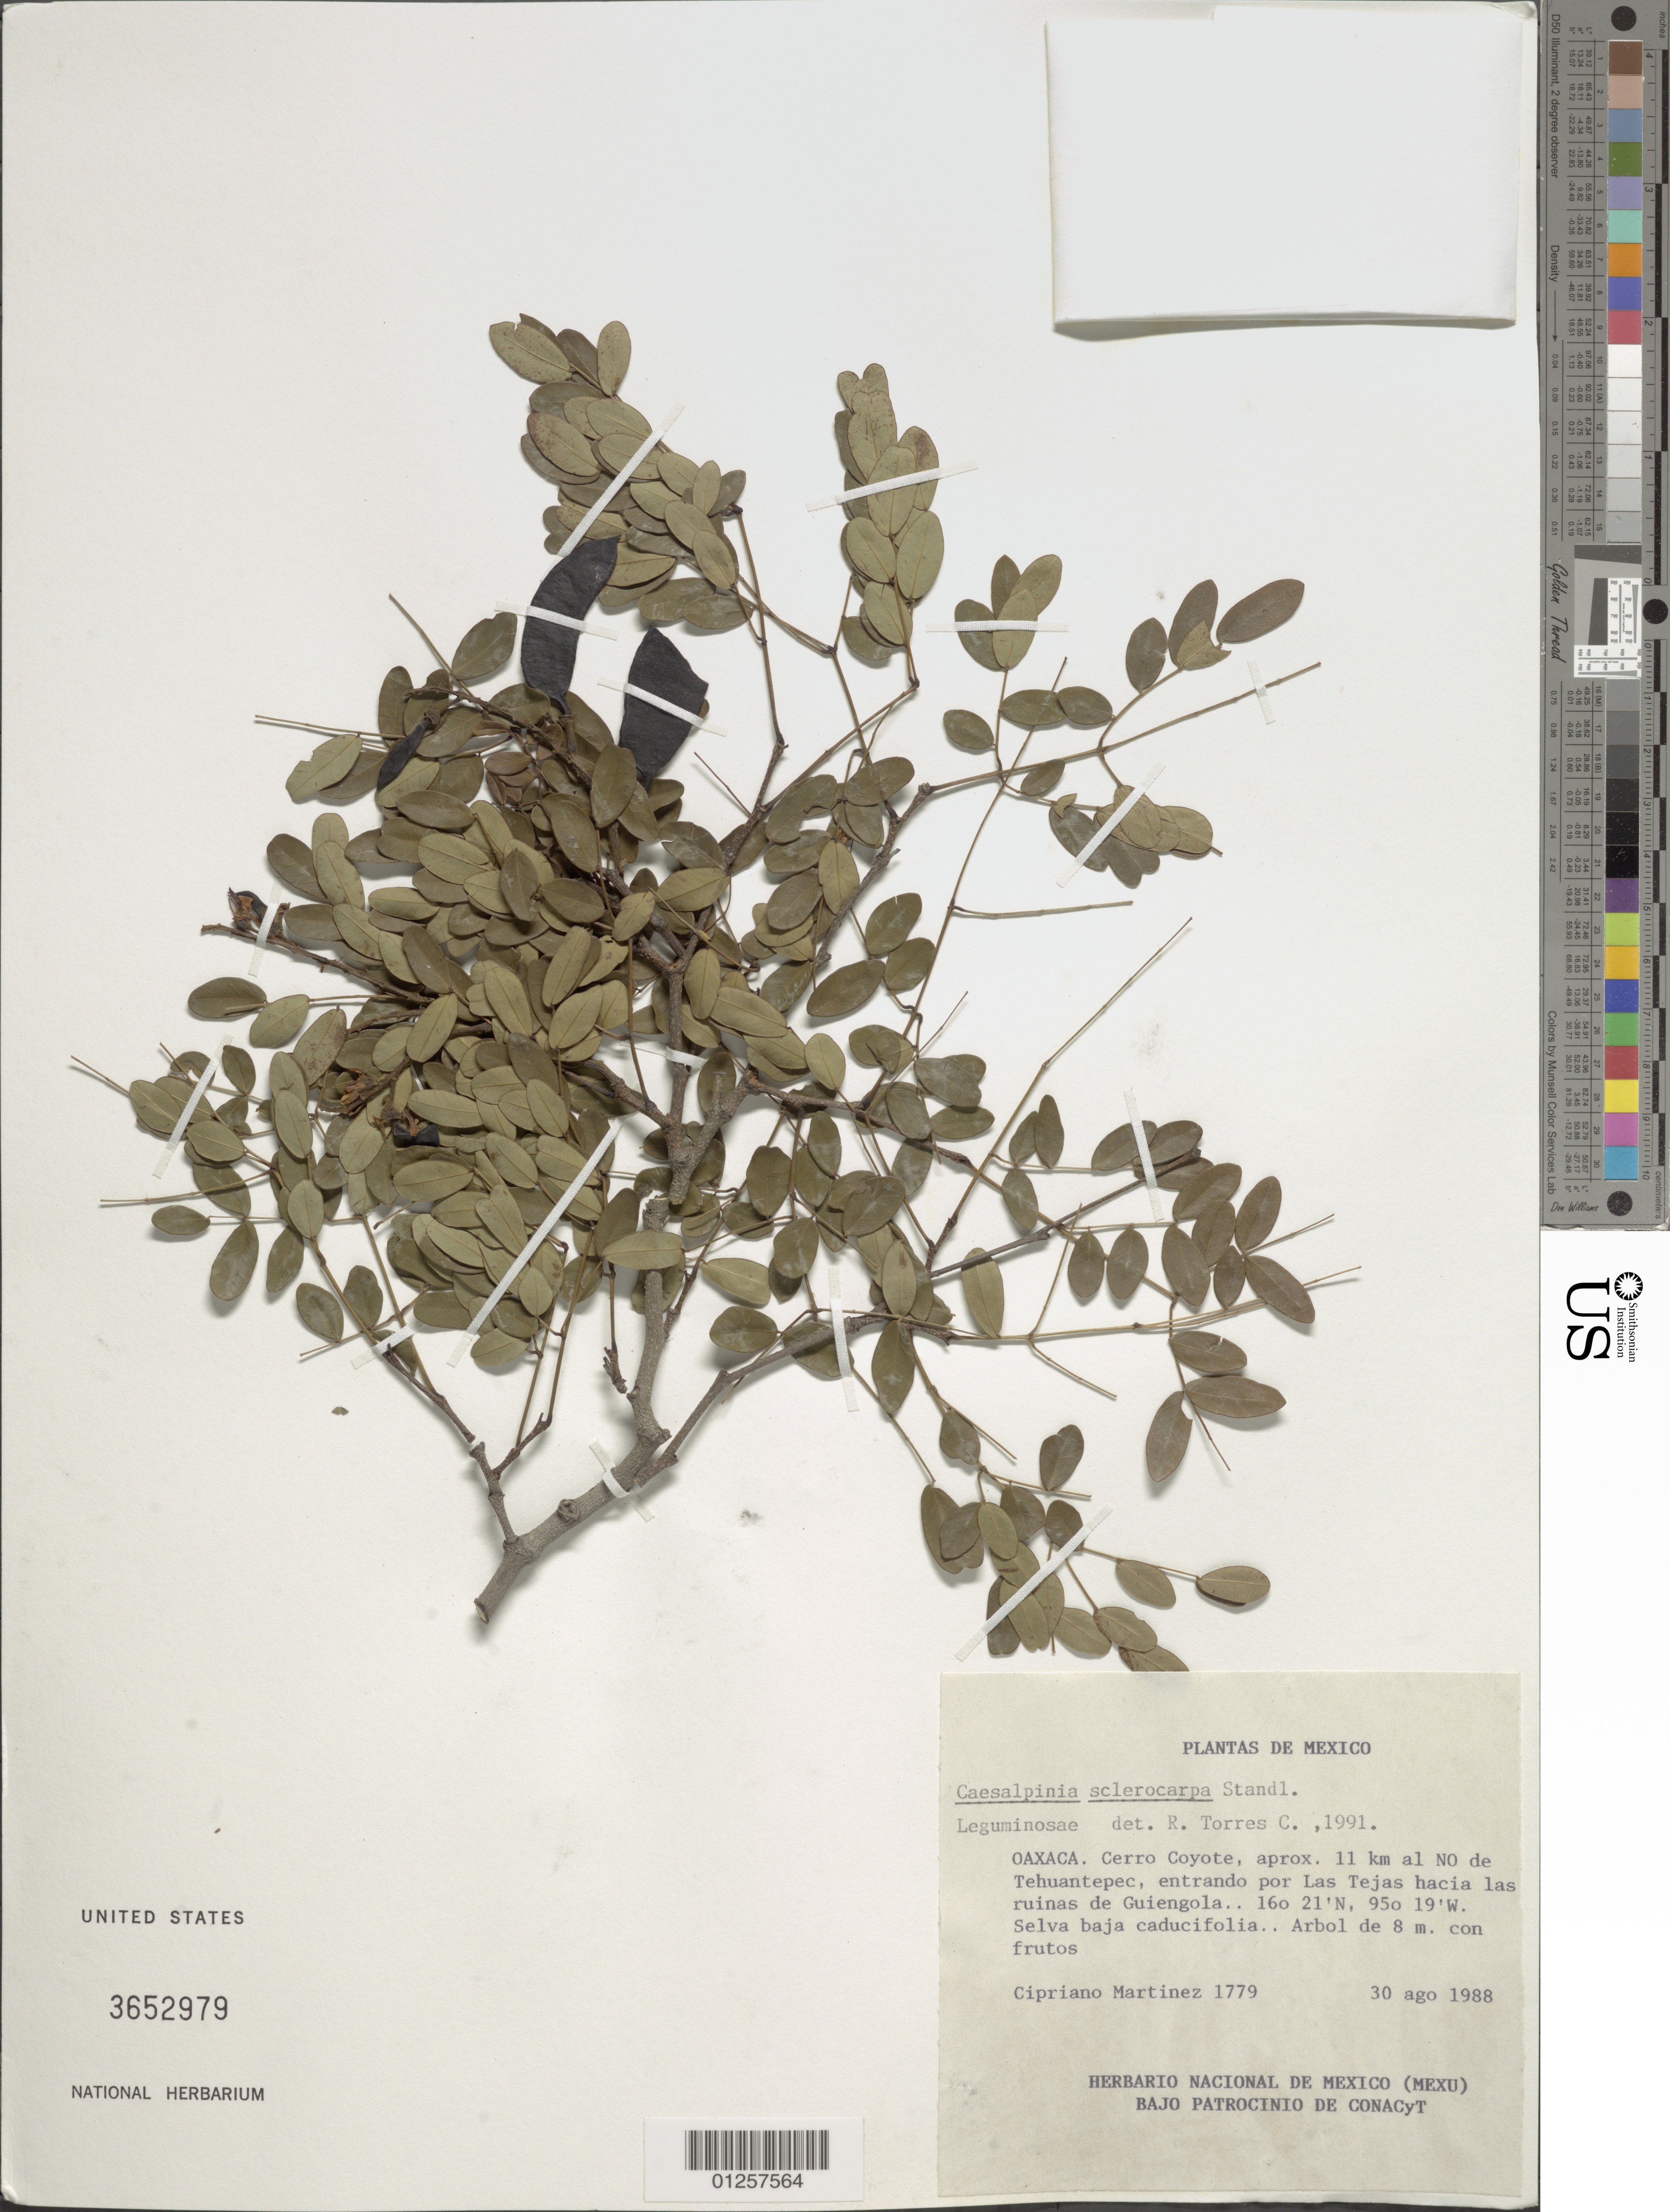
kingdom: Plantae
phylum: Tracheophyta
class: Magnoliopsida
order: Fabales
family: Fabaceae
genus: Caesalpinia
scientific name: Caesalpinia sclerocarpa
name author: Standl.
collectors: C. Martínez R.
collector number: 1779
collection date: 1988-08-30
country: Mexico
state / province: Oaxaca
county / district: Tehuantepe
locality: Cerro Coyote, approx. 11 km al No de Tehuantepe, entrando por Las Tejas hacia las ruinas de Guiengola.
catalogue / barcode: US 3652979